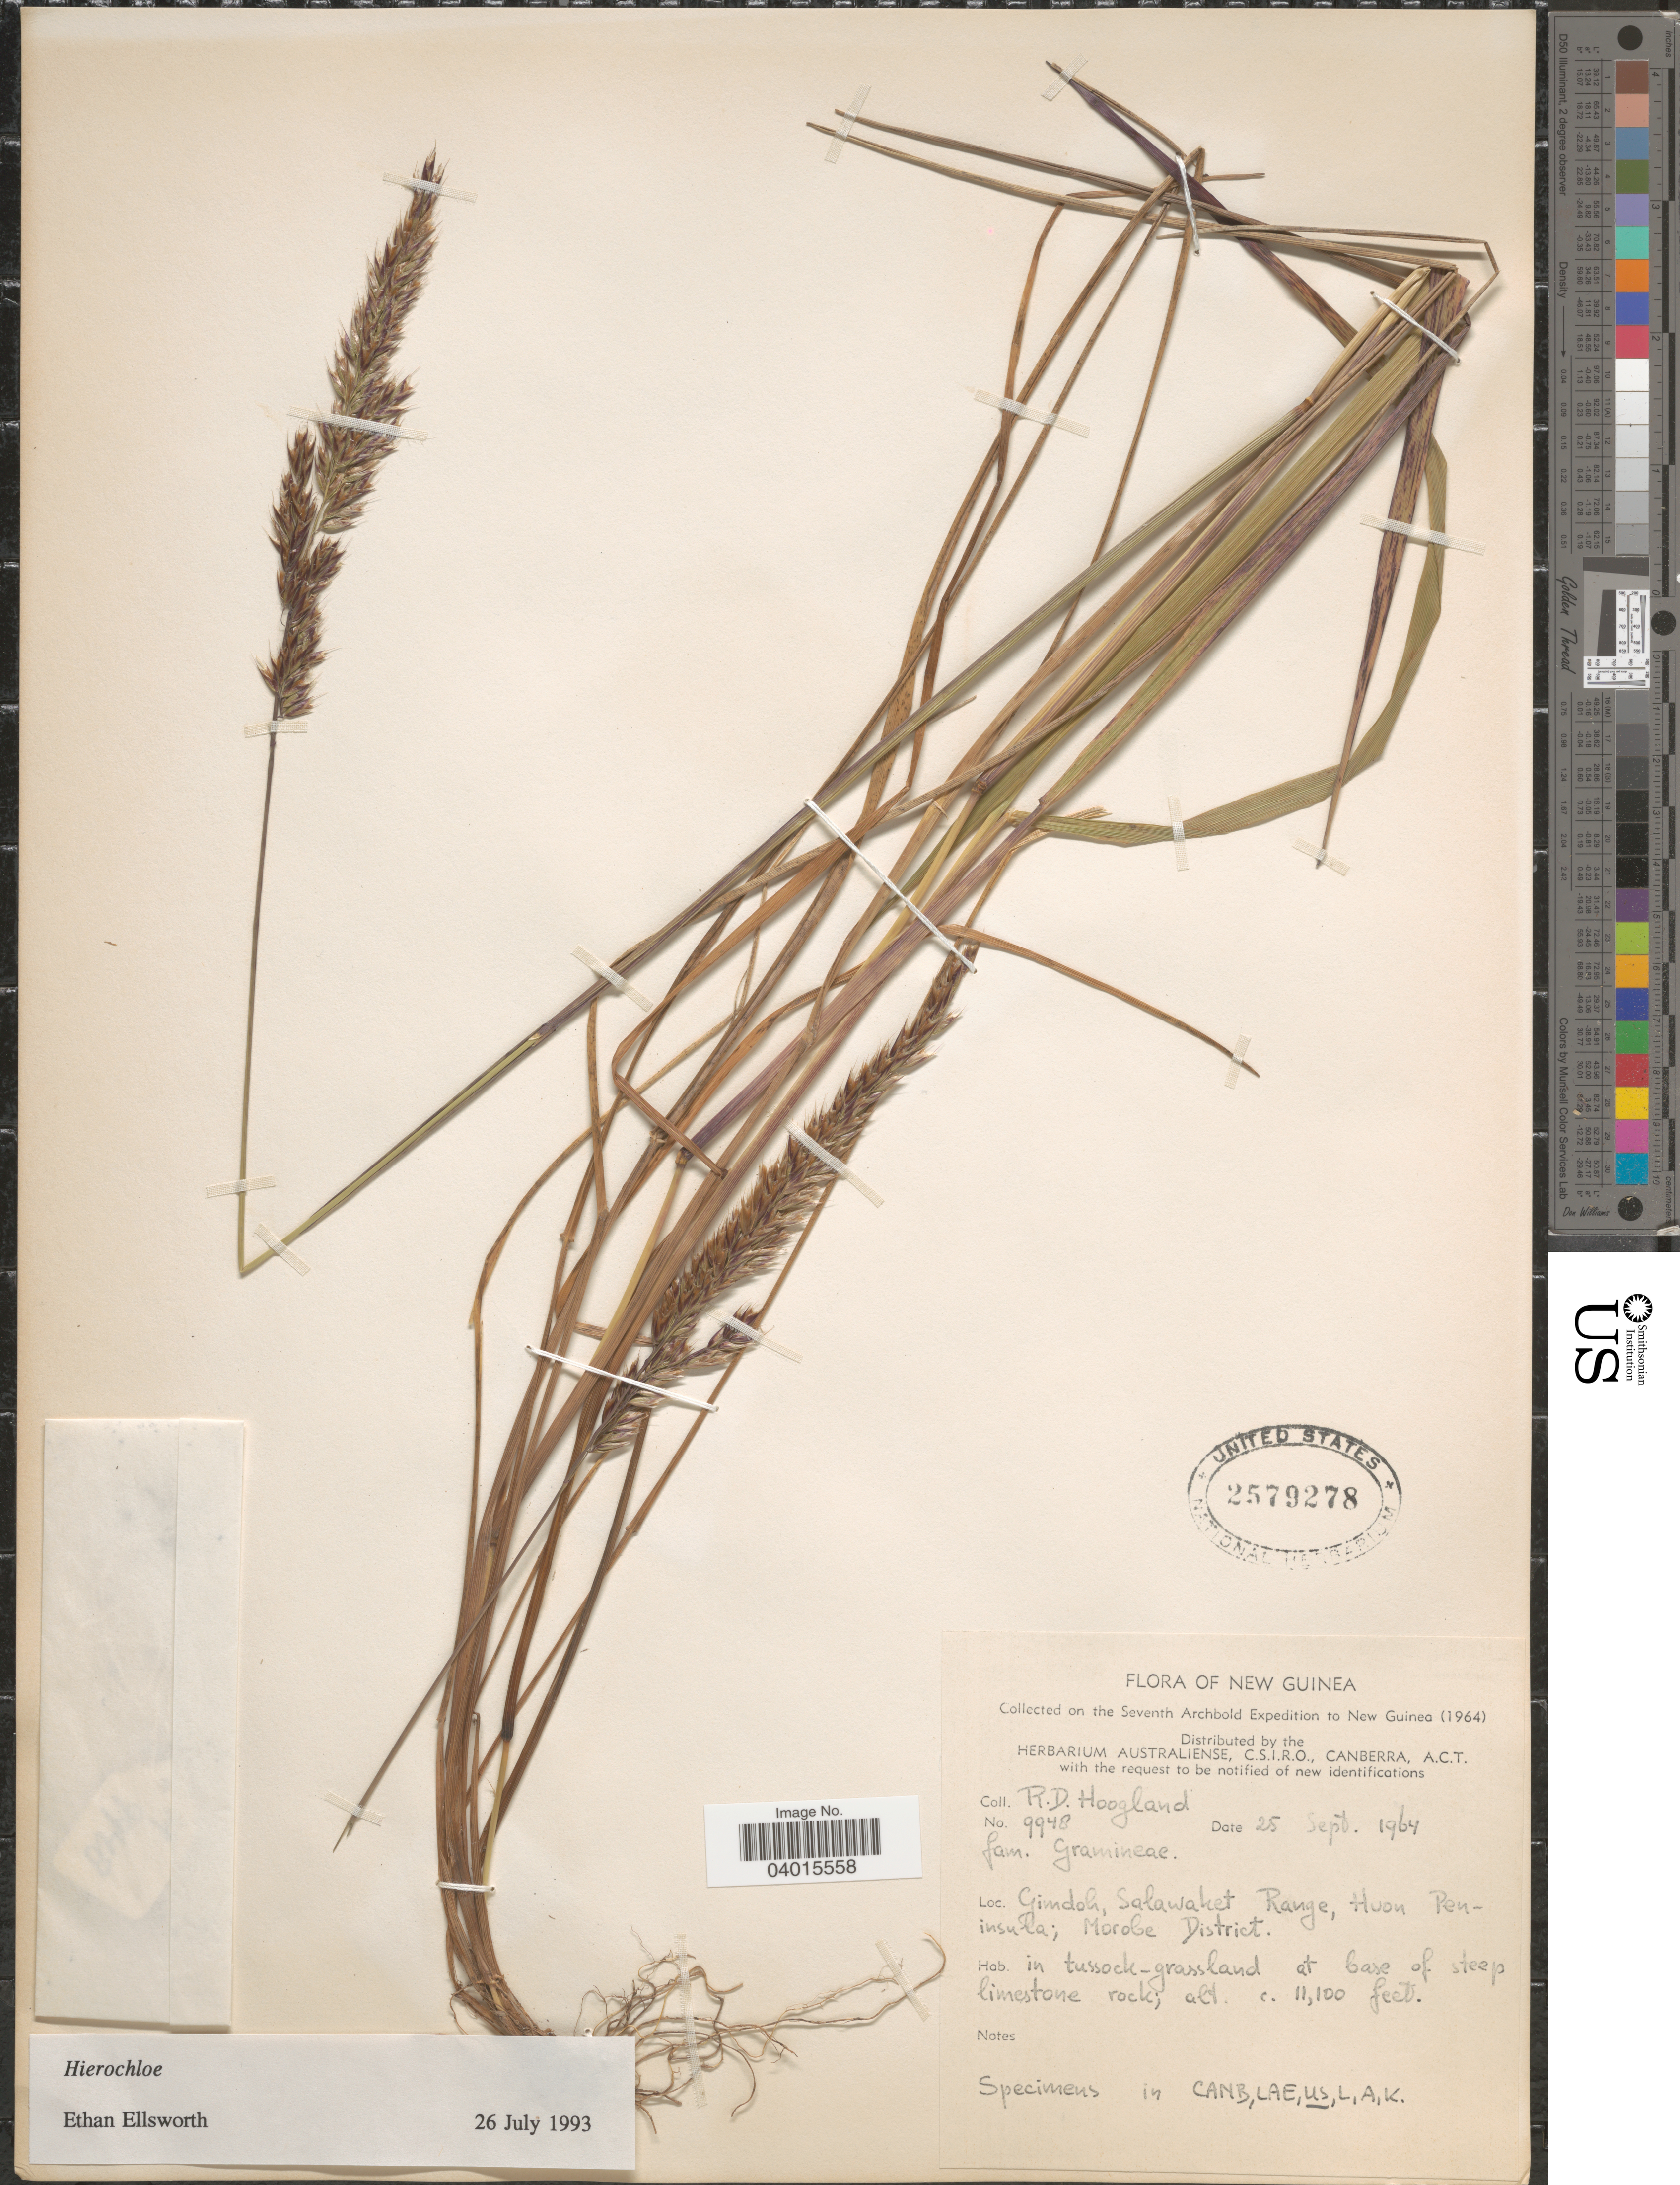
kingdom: Plantae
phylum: Tracheophyta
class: Liliopsida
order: Poales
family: Poaceae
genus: Anthoxanthum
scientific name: Anthoxanthum sp.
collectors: R. D. Hoogland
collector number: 9948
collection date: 1964-09-25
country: Papua New Guinea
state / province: Morobe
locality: New Guinea. Gimdoh, Salawaket Range, Huon Peninsula; Morobe District.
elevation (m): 3383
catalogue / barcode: US 2579278